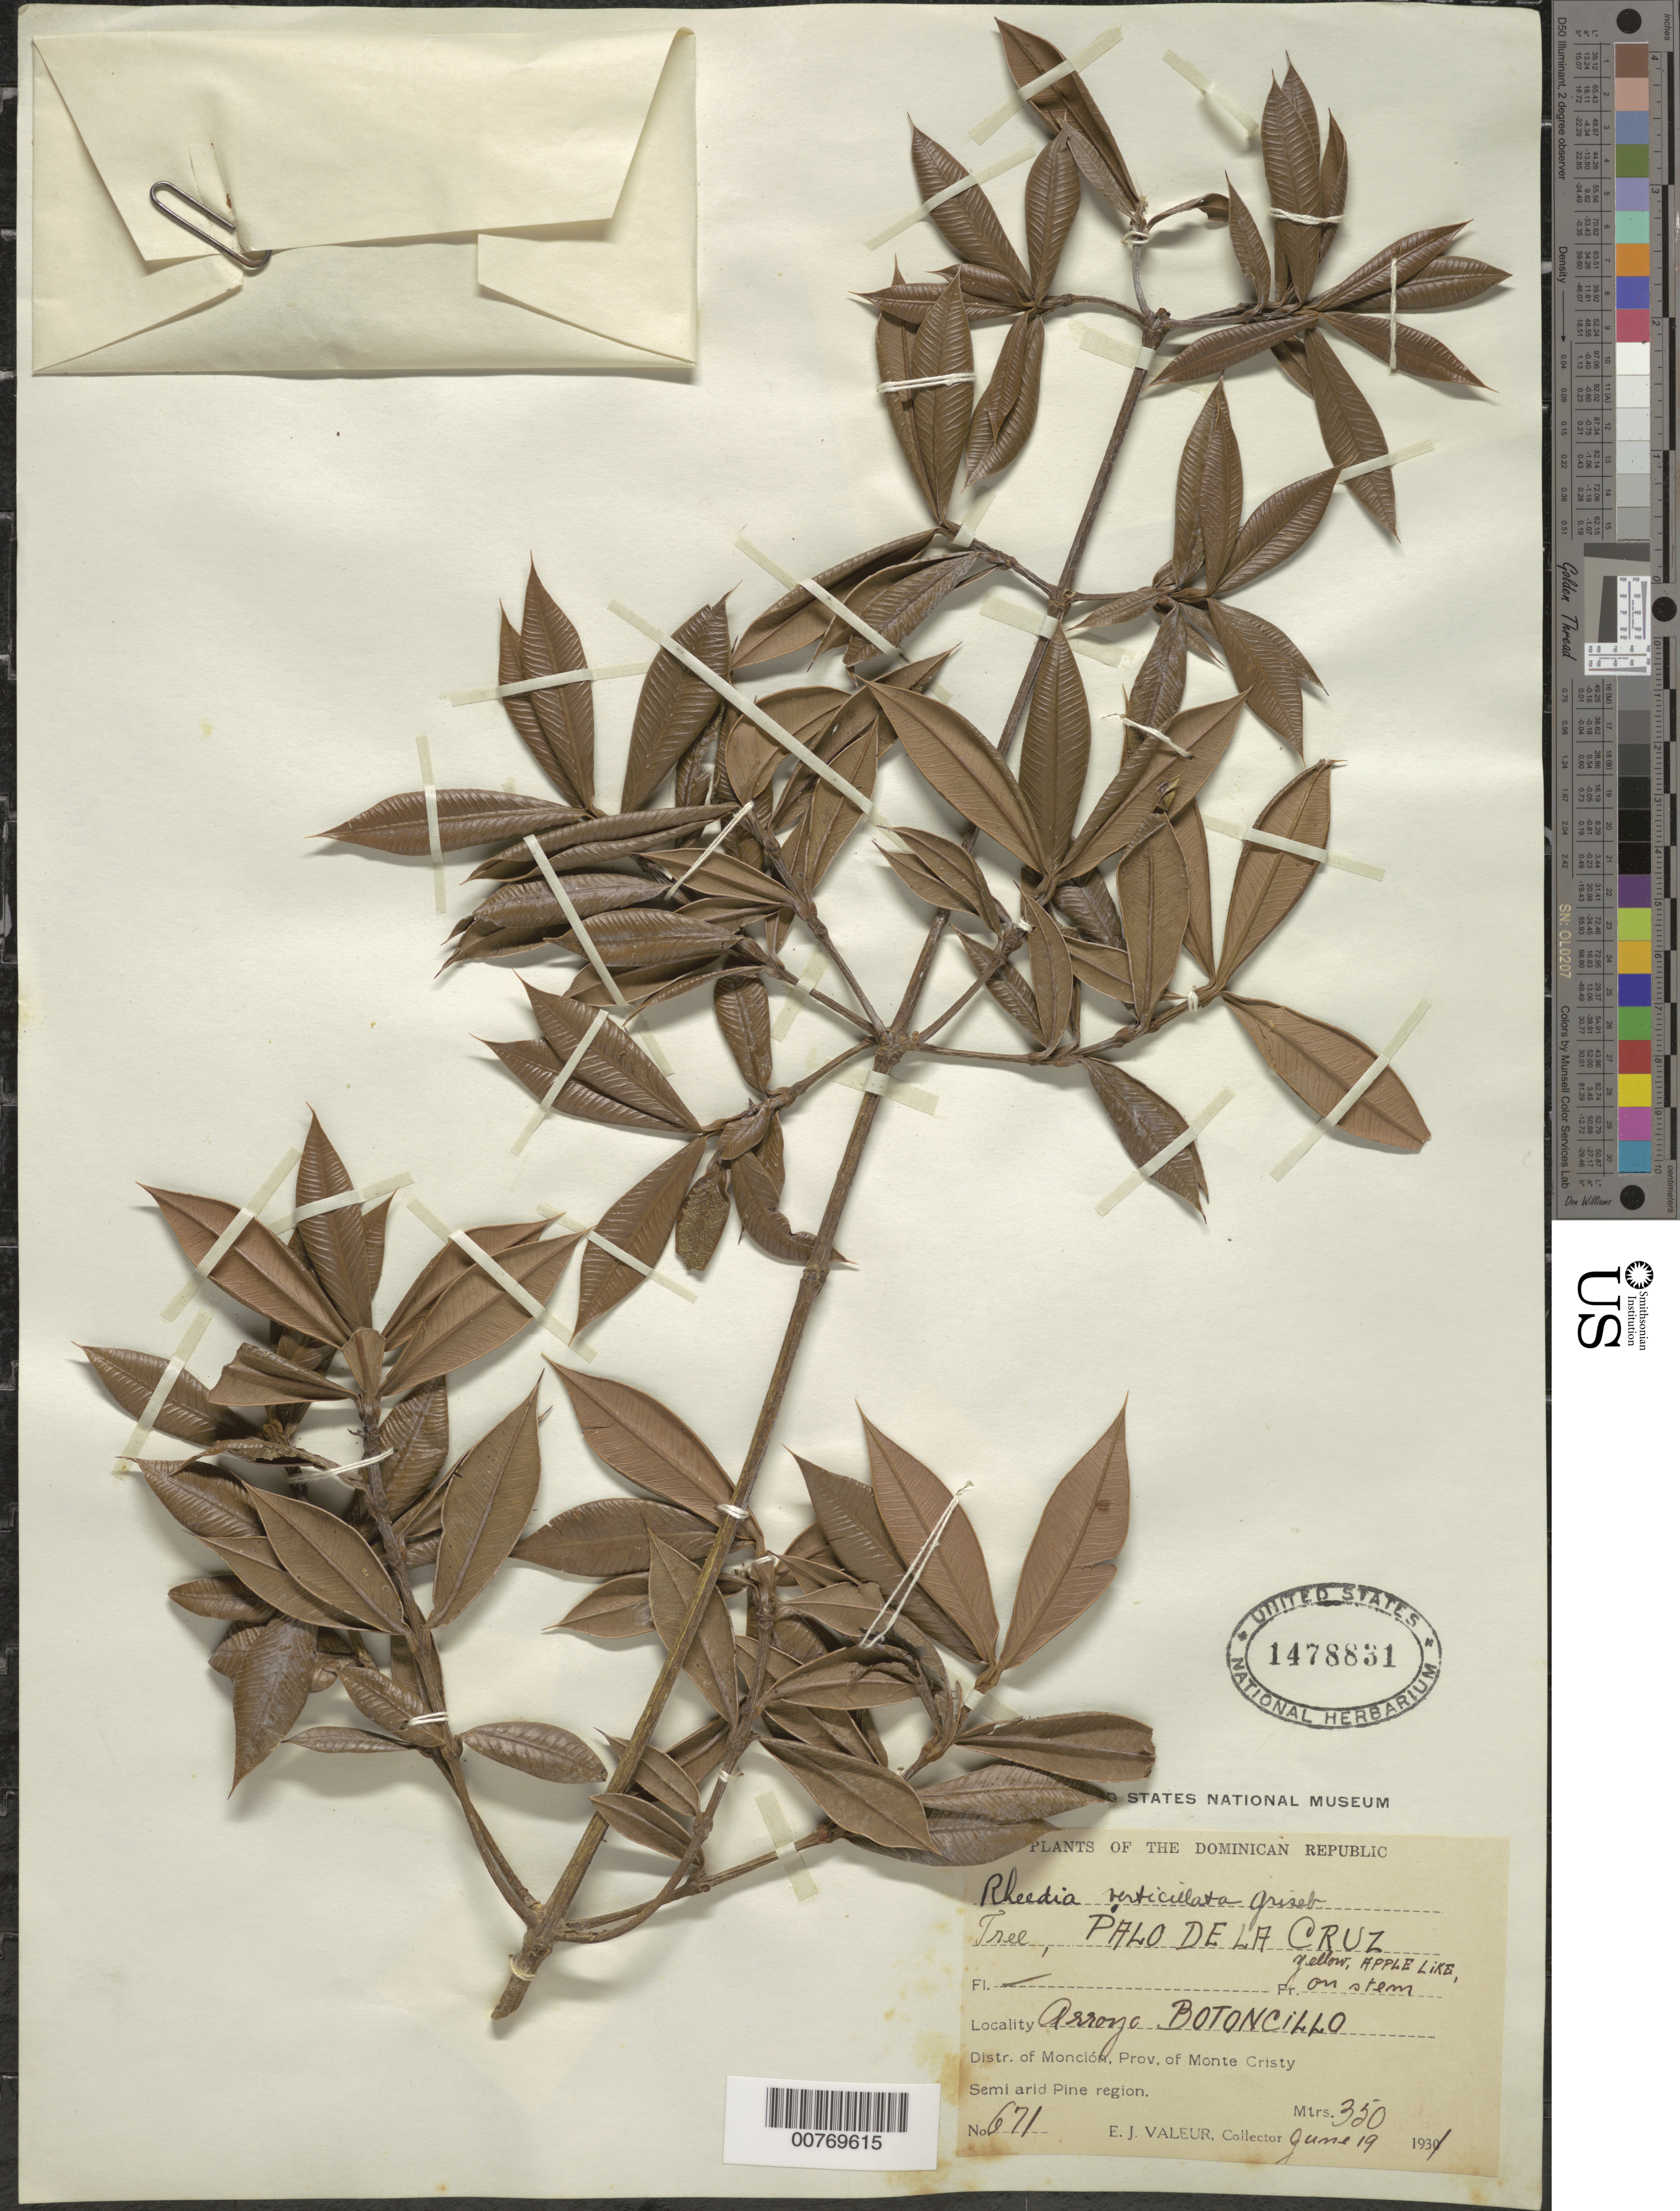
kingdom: Plantae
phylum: Tracheophyta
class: Magnoliopsida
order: Malpighiales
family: Clusiaceae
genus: Garcinia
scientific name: Garcinia verticillata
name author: (Urb.) Alain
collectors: E. Valeur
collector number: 671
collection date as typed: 19 Jun 1931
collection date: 1931-06-19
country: Dominican Republic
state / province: Monte Cristi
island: Hispaniola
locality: Distr. of Monción, Arroyo Botoncillo.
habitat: Semi arid Pine region.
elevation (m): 350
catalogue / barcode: US 1478831